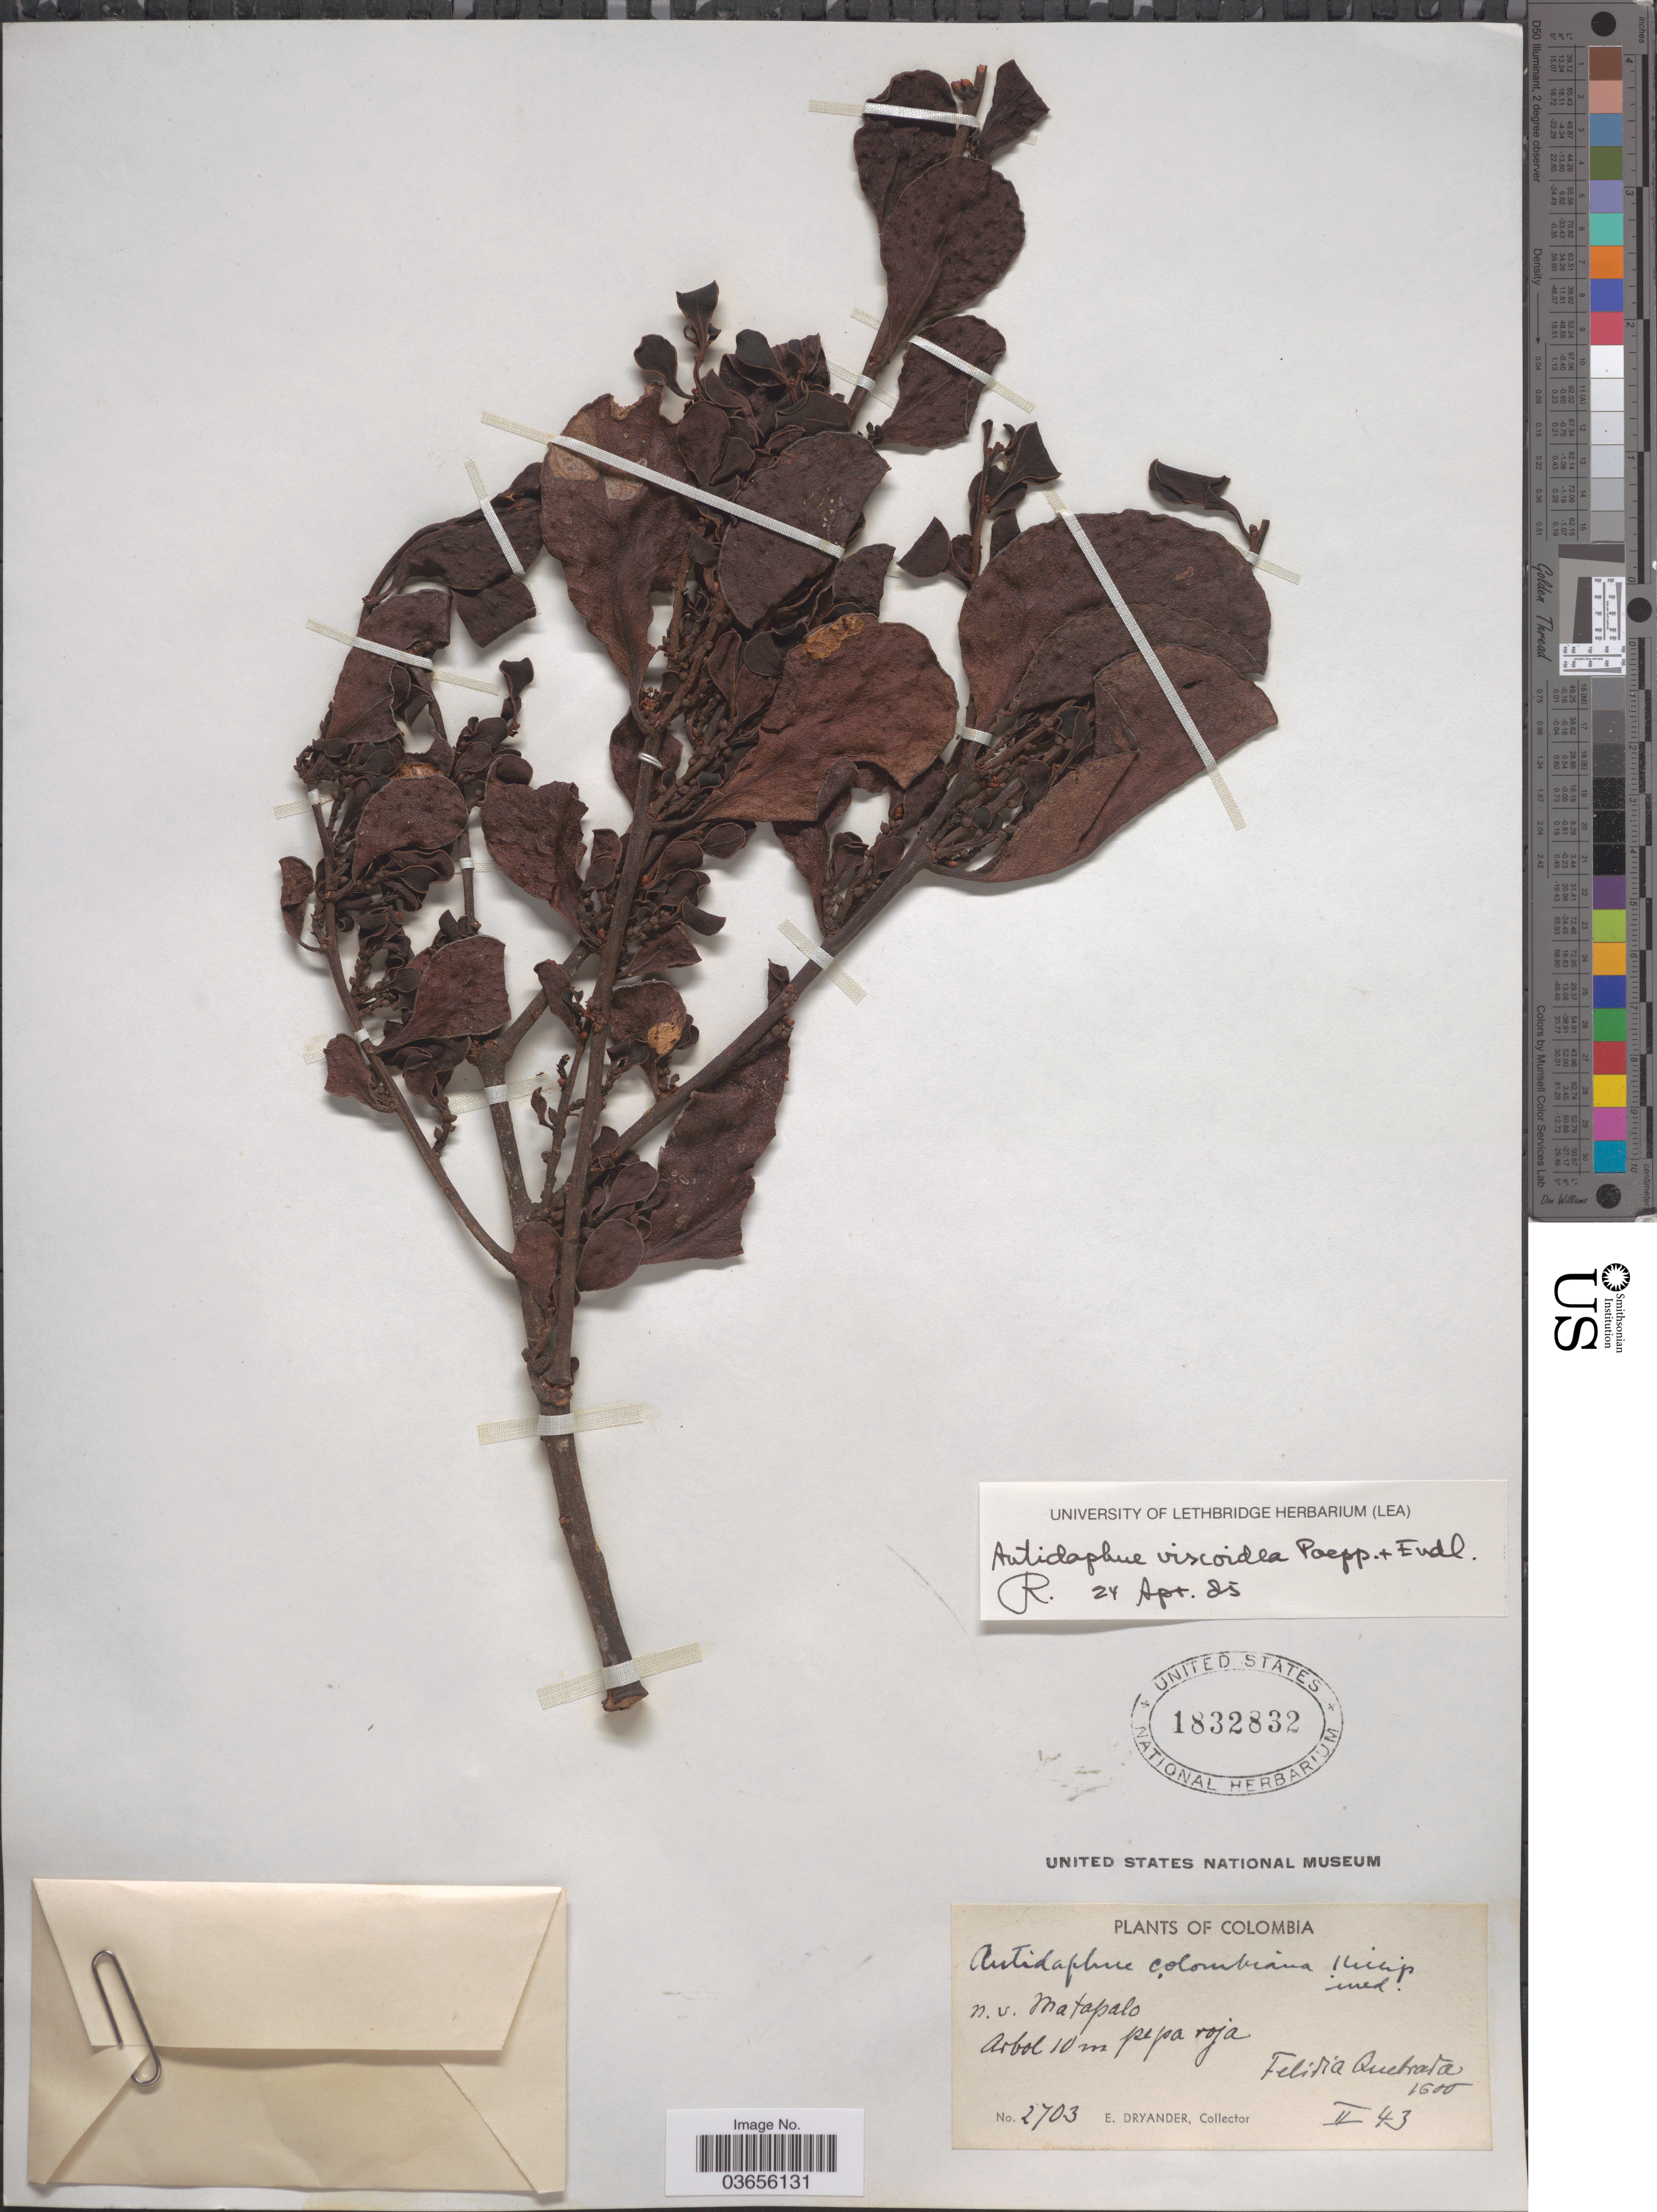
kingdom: Plantae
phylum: Tracheophyta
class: Magnoliopsida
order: Santalales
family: Santalaceae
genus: Antidaphne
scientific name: Antidaphne viscoidea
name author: Poepp. & Endl.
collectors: E. Dryander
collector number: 2703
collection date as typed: Transcribed d/m/y: /2/43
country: Colombia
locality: Felidia Quebrada.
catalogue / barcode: US 1832832